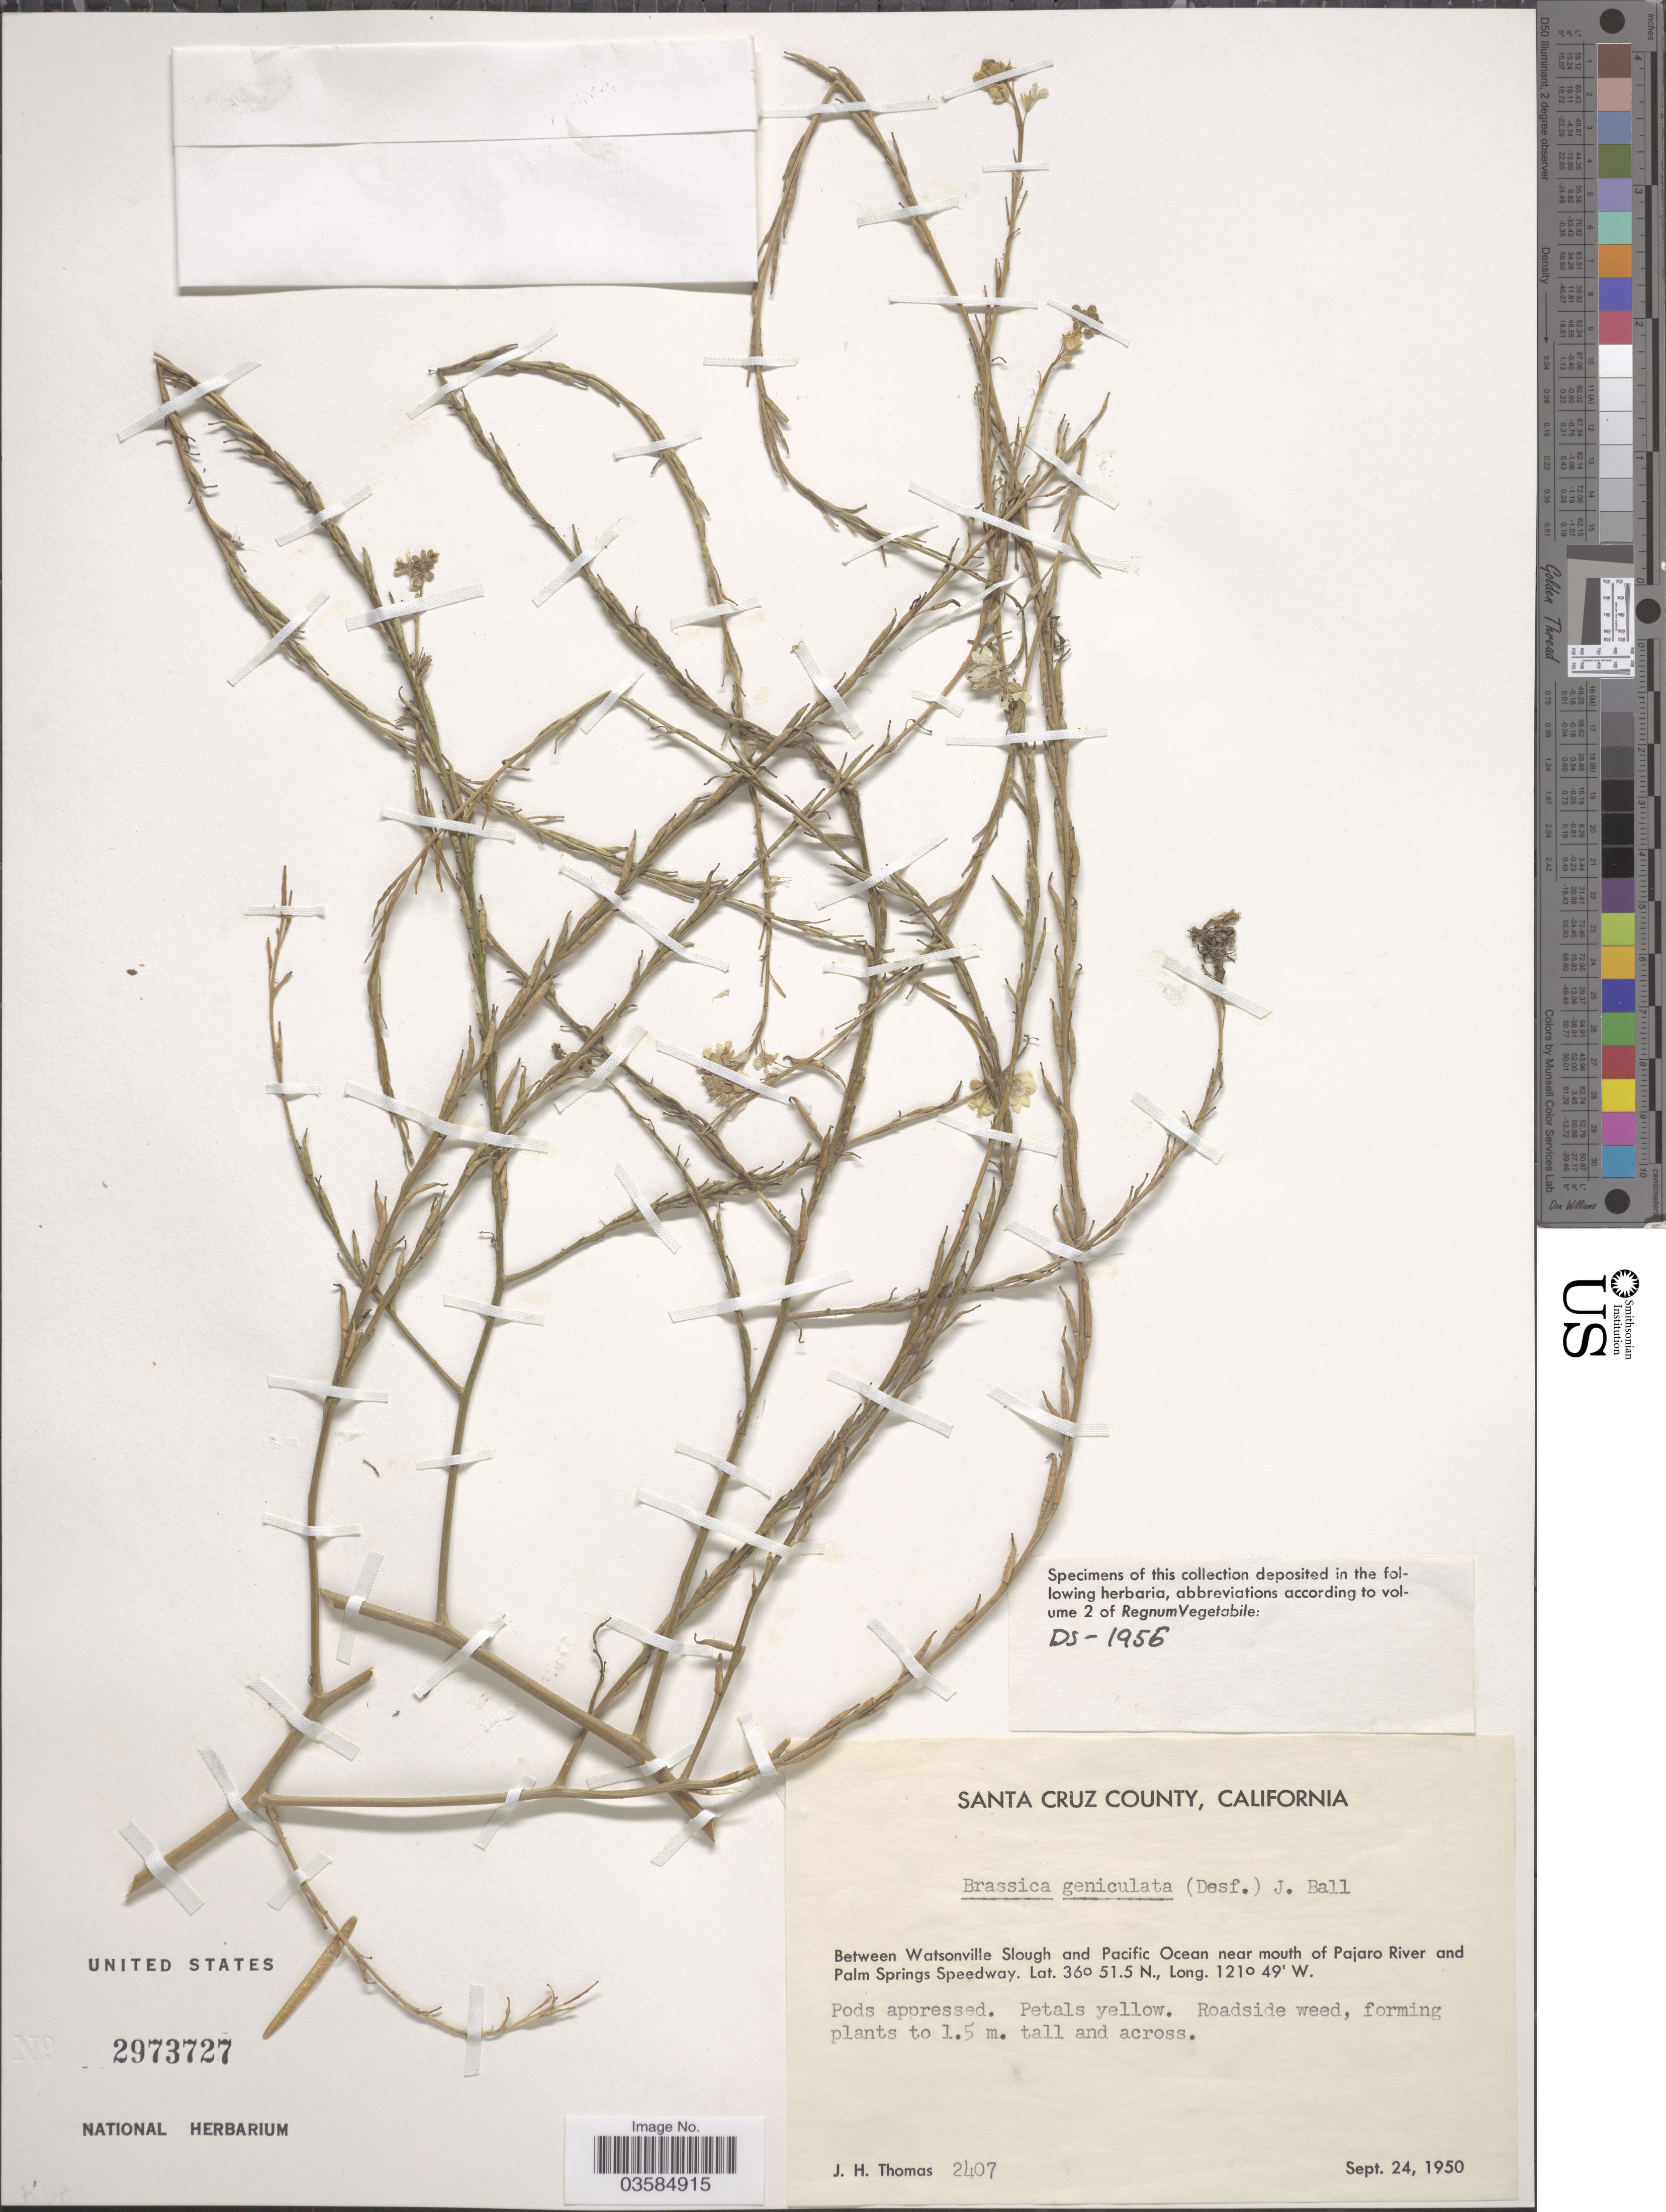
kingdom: Plantae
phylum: Tracheophyta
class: Magnoliopsida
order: Brassicales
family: Brassicaceae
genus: Brassica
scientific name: Brassica geniculata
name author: (Desf.) Benth.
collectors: J. H. Thomas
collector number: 2407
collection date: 1950-09-24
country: United States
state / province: California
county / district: Santa Cruz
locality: Santa Cruz County. Between Watsonville Slough and Pacific Ocean near mouth of Pajaro River and Palm Springs Speedway.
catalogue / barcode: US 2973727